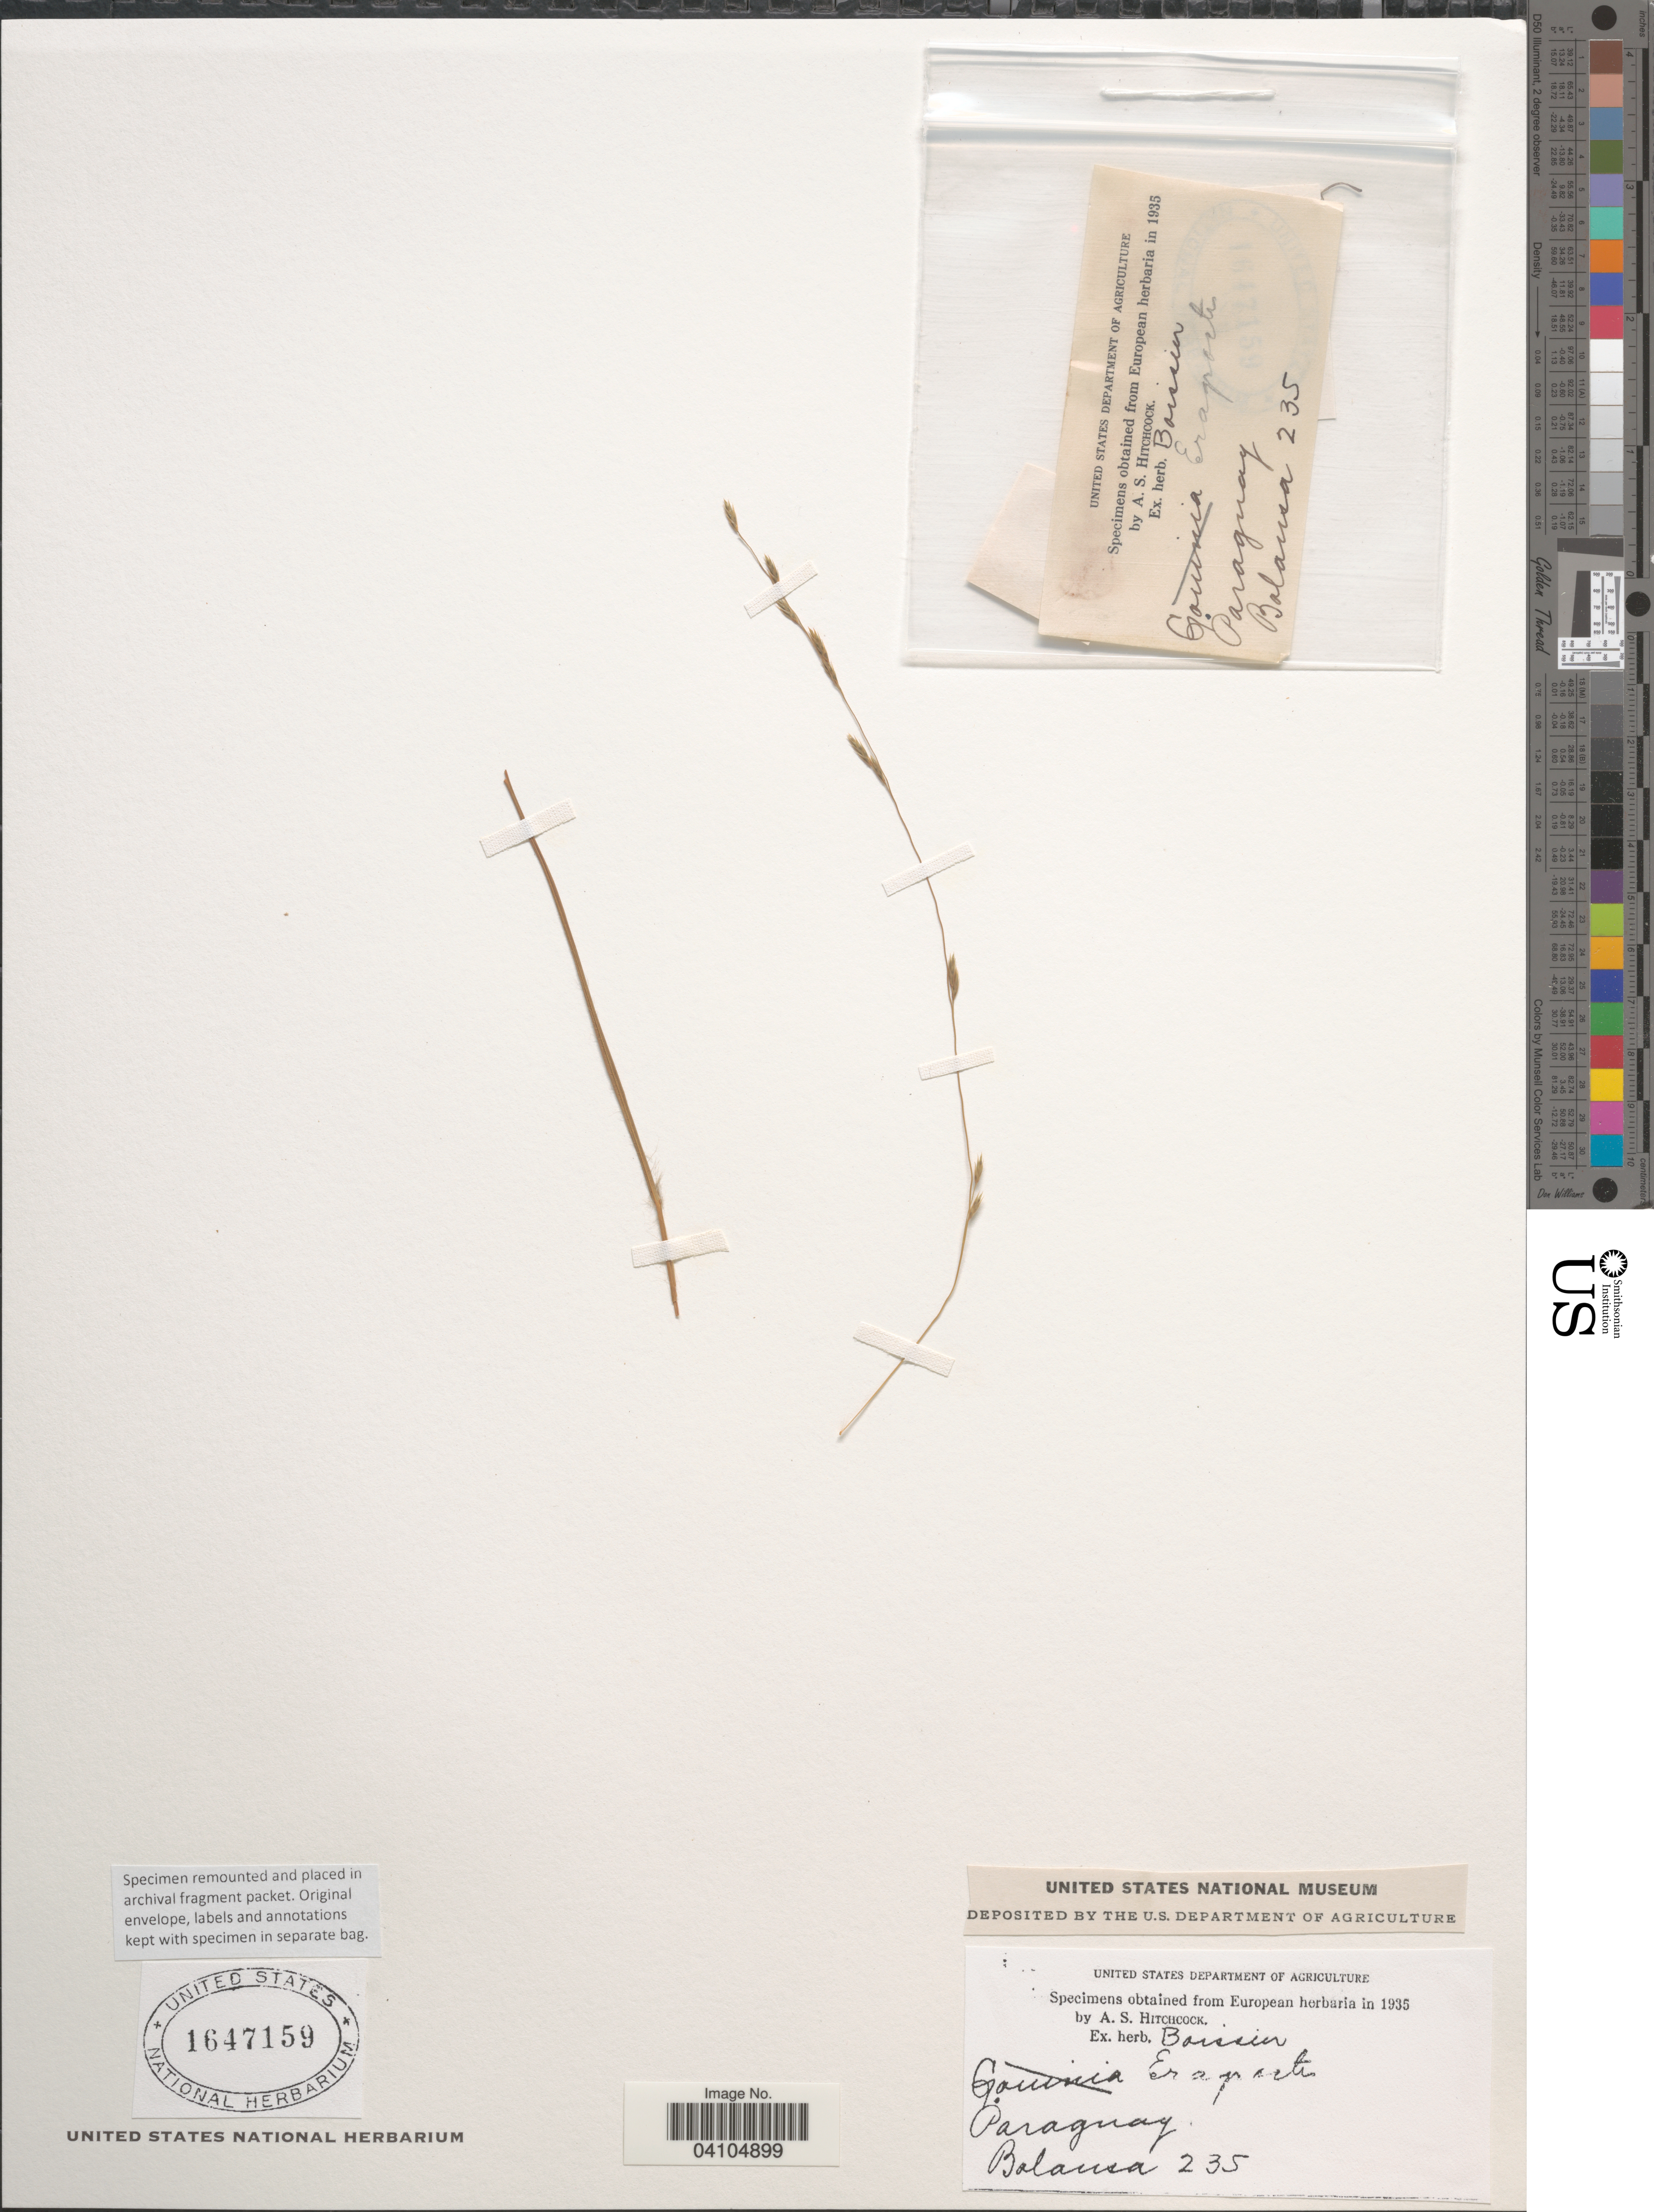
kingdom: Plantae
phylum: Tracheophyta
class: Liliopsida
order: Poales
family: Poaceae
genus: Eragrostis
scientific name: Eragrostis sp.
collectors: -. Balansa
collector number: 235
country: Paraguay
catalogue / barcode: US 1647159